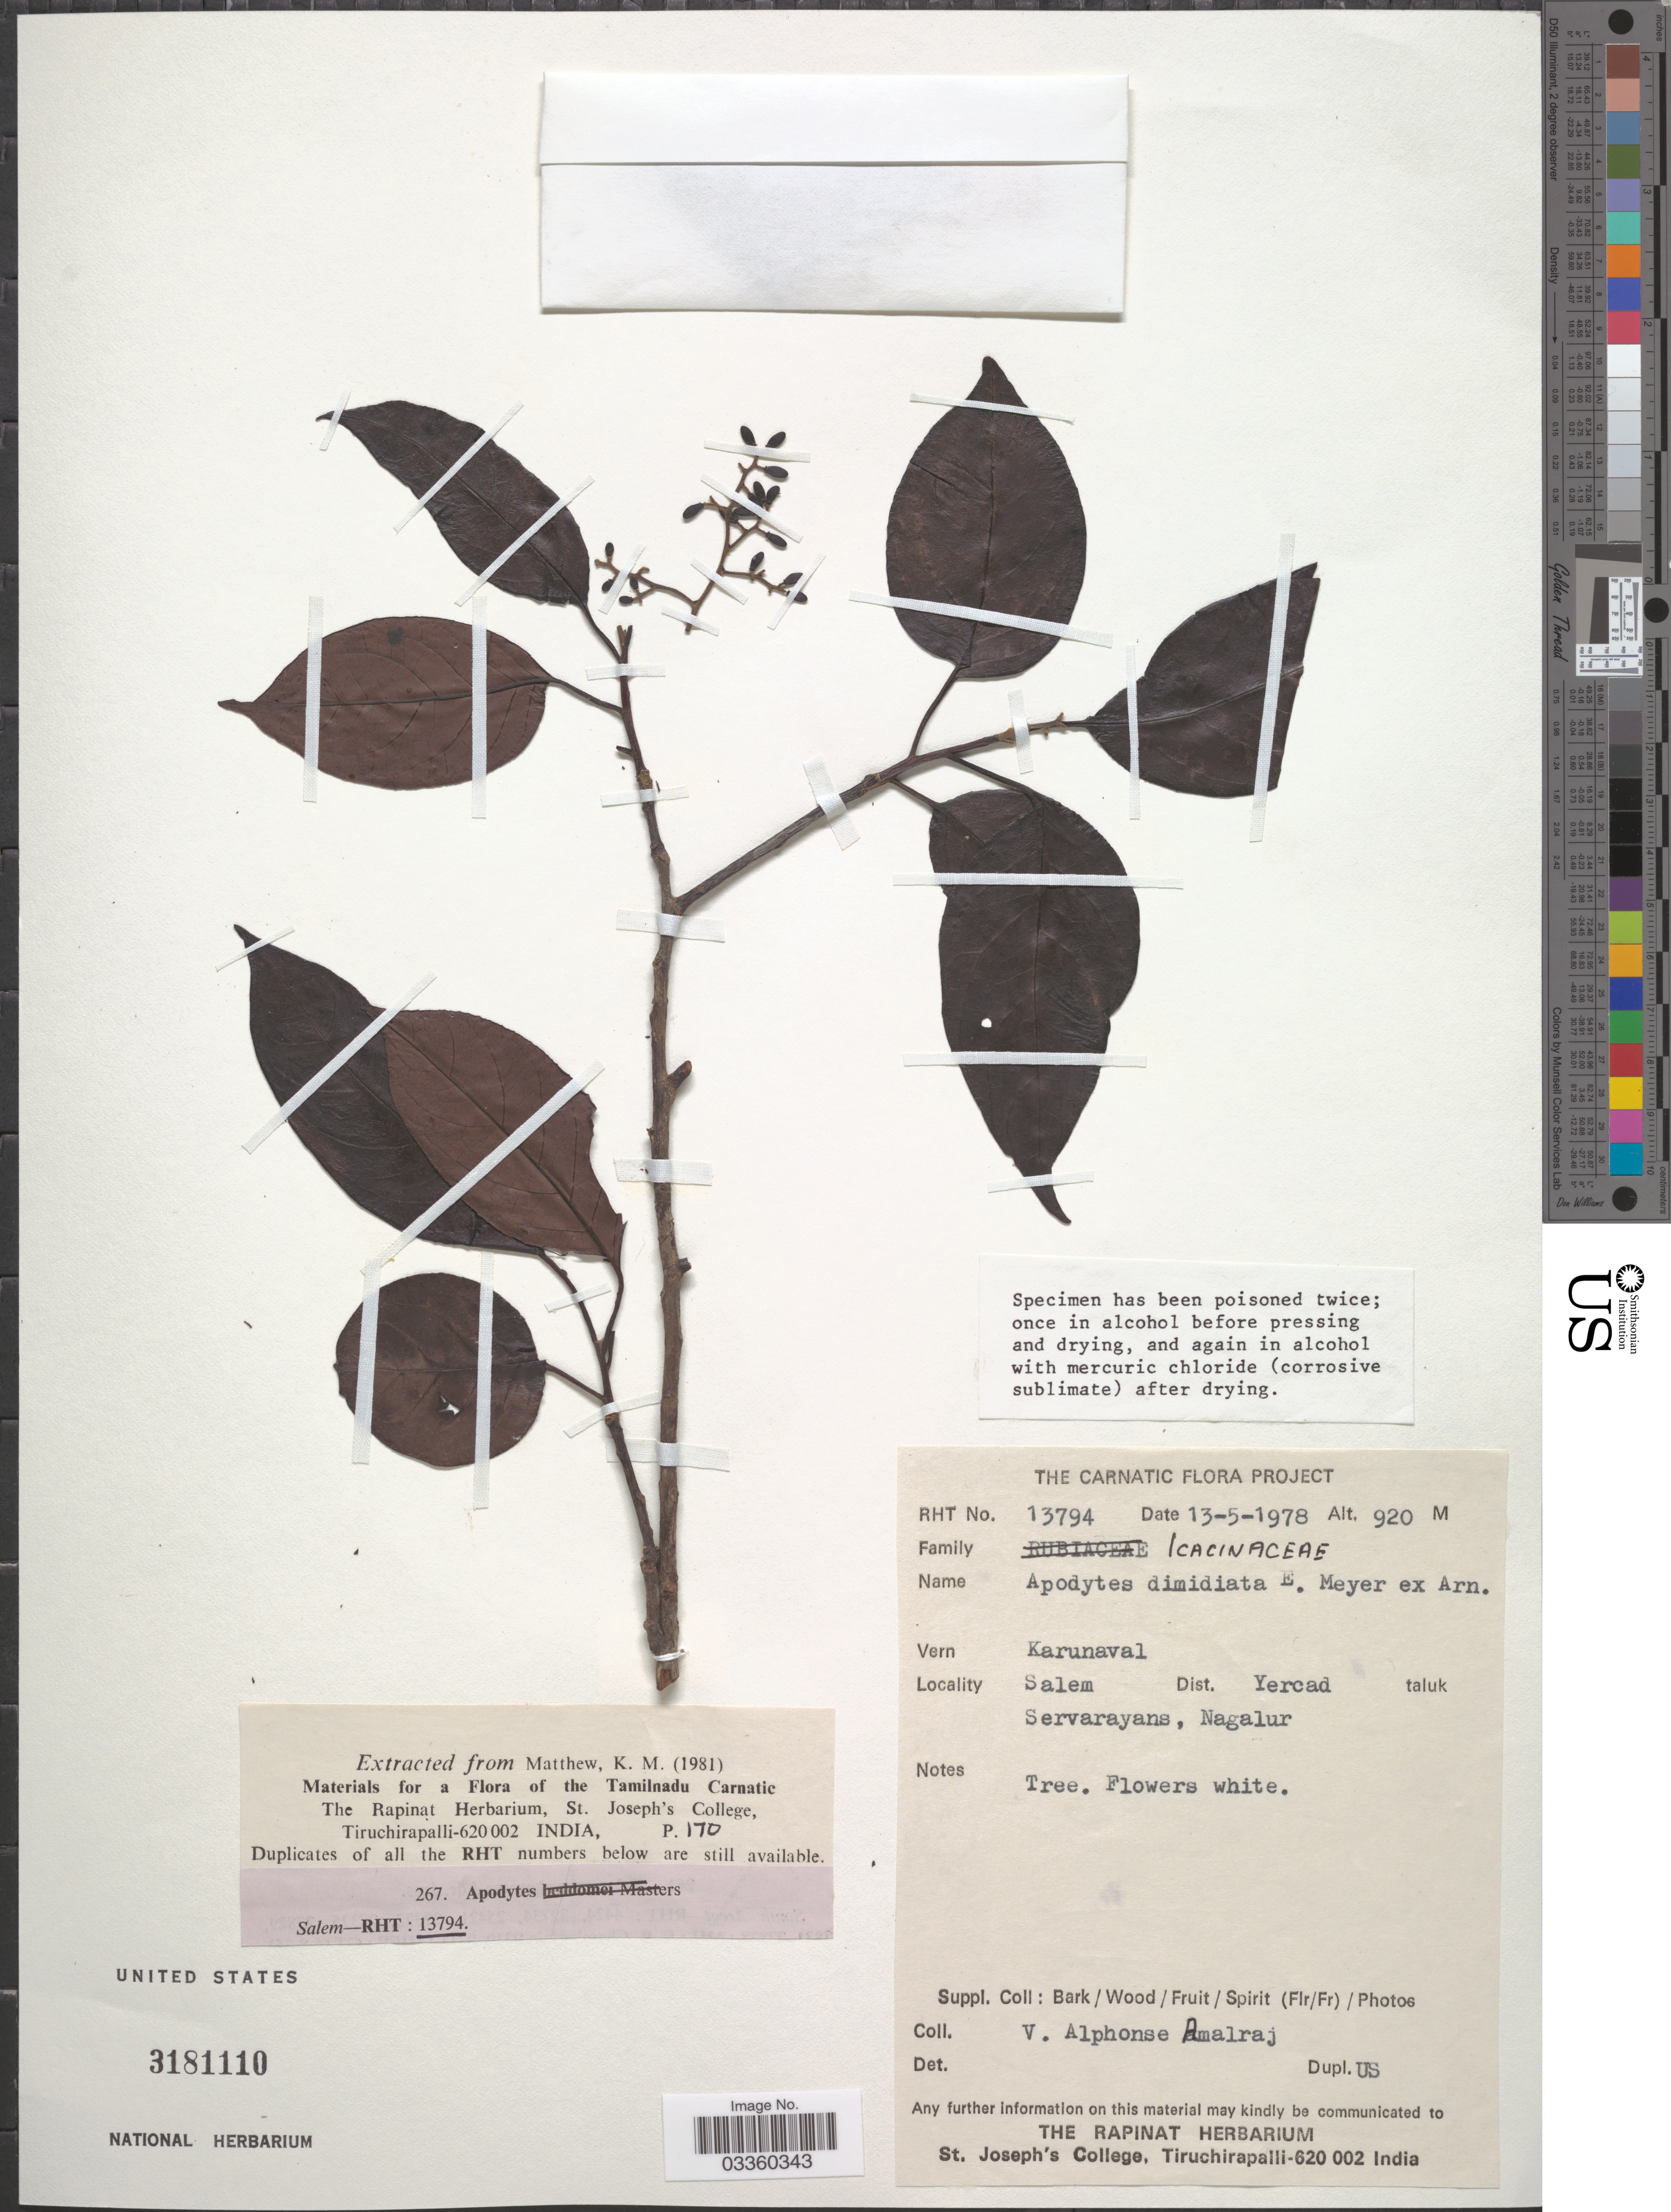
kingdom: Plantae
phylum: Tracheophyta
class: Magnoliopsida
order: Metteniusales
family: Metteniusaceae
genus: Apodytes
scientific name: Apodytes dimidiata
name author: E. Mey. ex Arn.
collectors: V. Amalraj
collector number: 13794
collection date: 1978-05-13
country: India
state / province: Tamil Nadu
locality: Salem Dist, Yercad taluk. Servarayans, Nagalur.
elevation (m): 920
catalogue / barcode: US 3181110